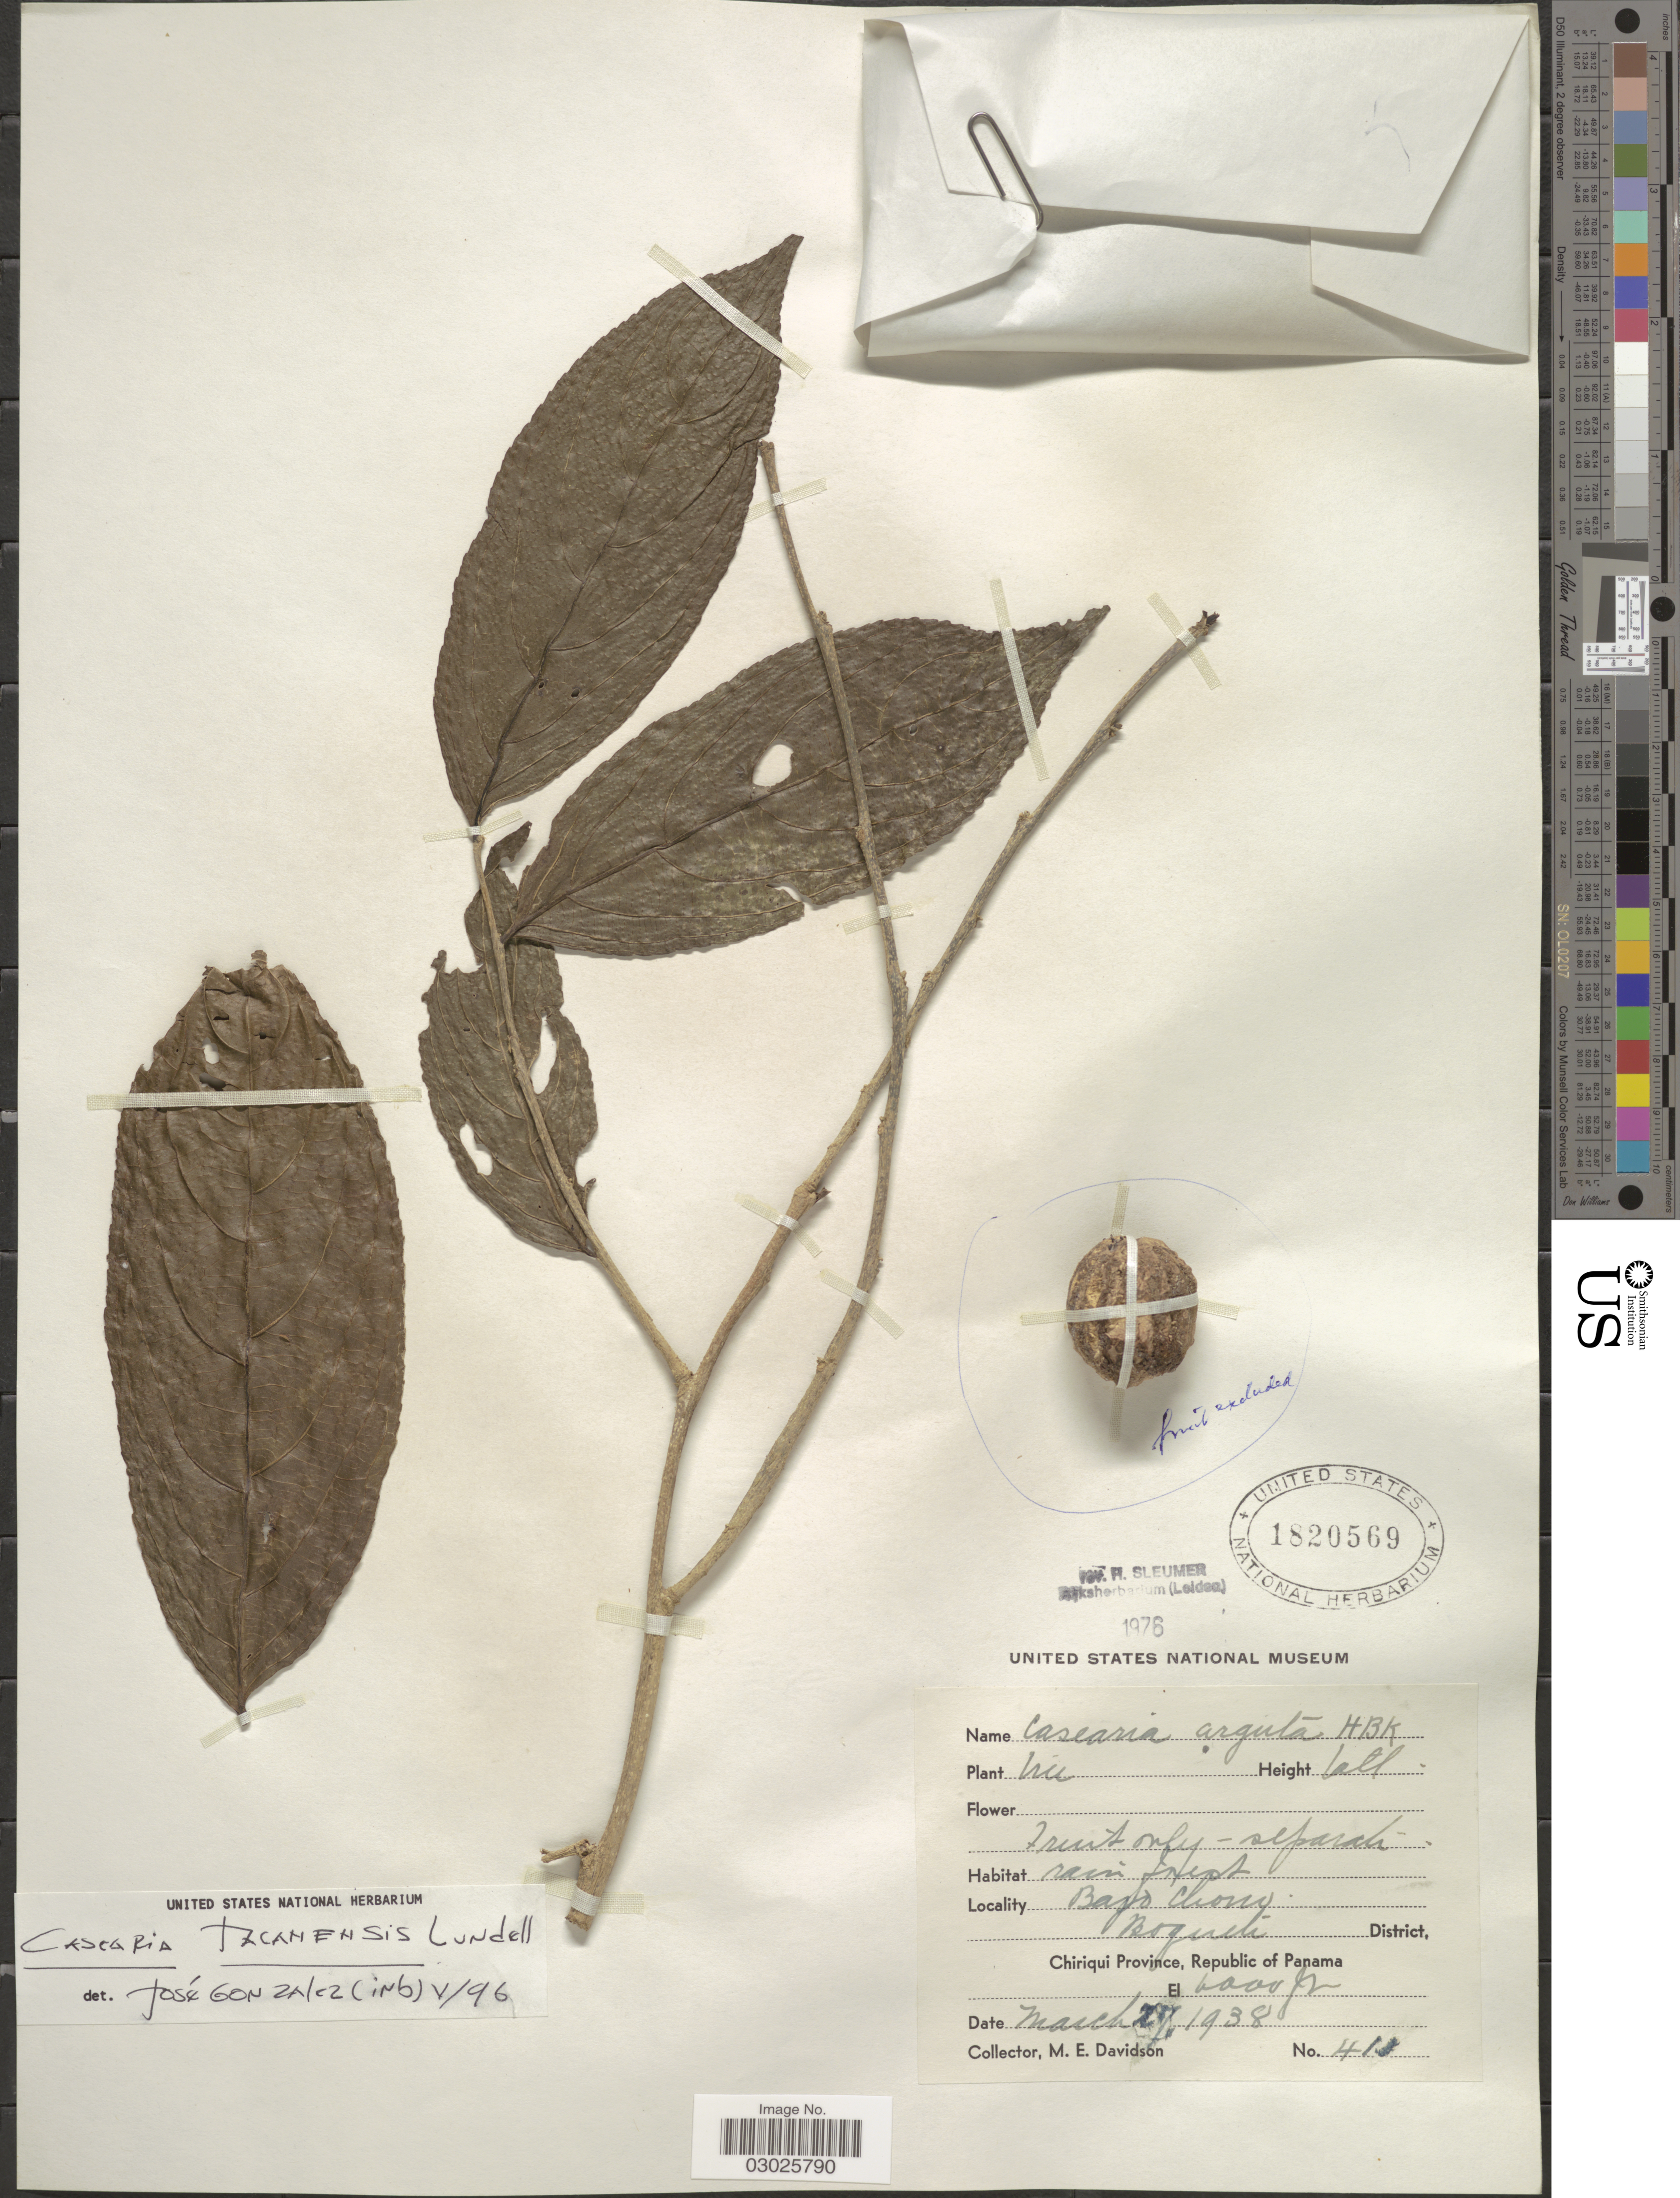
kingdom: Plantae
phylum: Tracheophyta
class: Magnoliopsida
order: Malpighiales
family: Salicaceae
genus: Casearia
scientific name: Casearia tacanensis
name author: Lundell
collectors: M. E. Davidson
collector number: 413*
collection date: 1938-03-27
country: Panama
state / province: Chiriqui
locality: Bajo Chorro, Boquete District.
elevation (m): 1829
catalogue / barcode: US 1820569